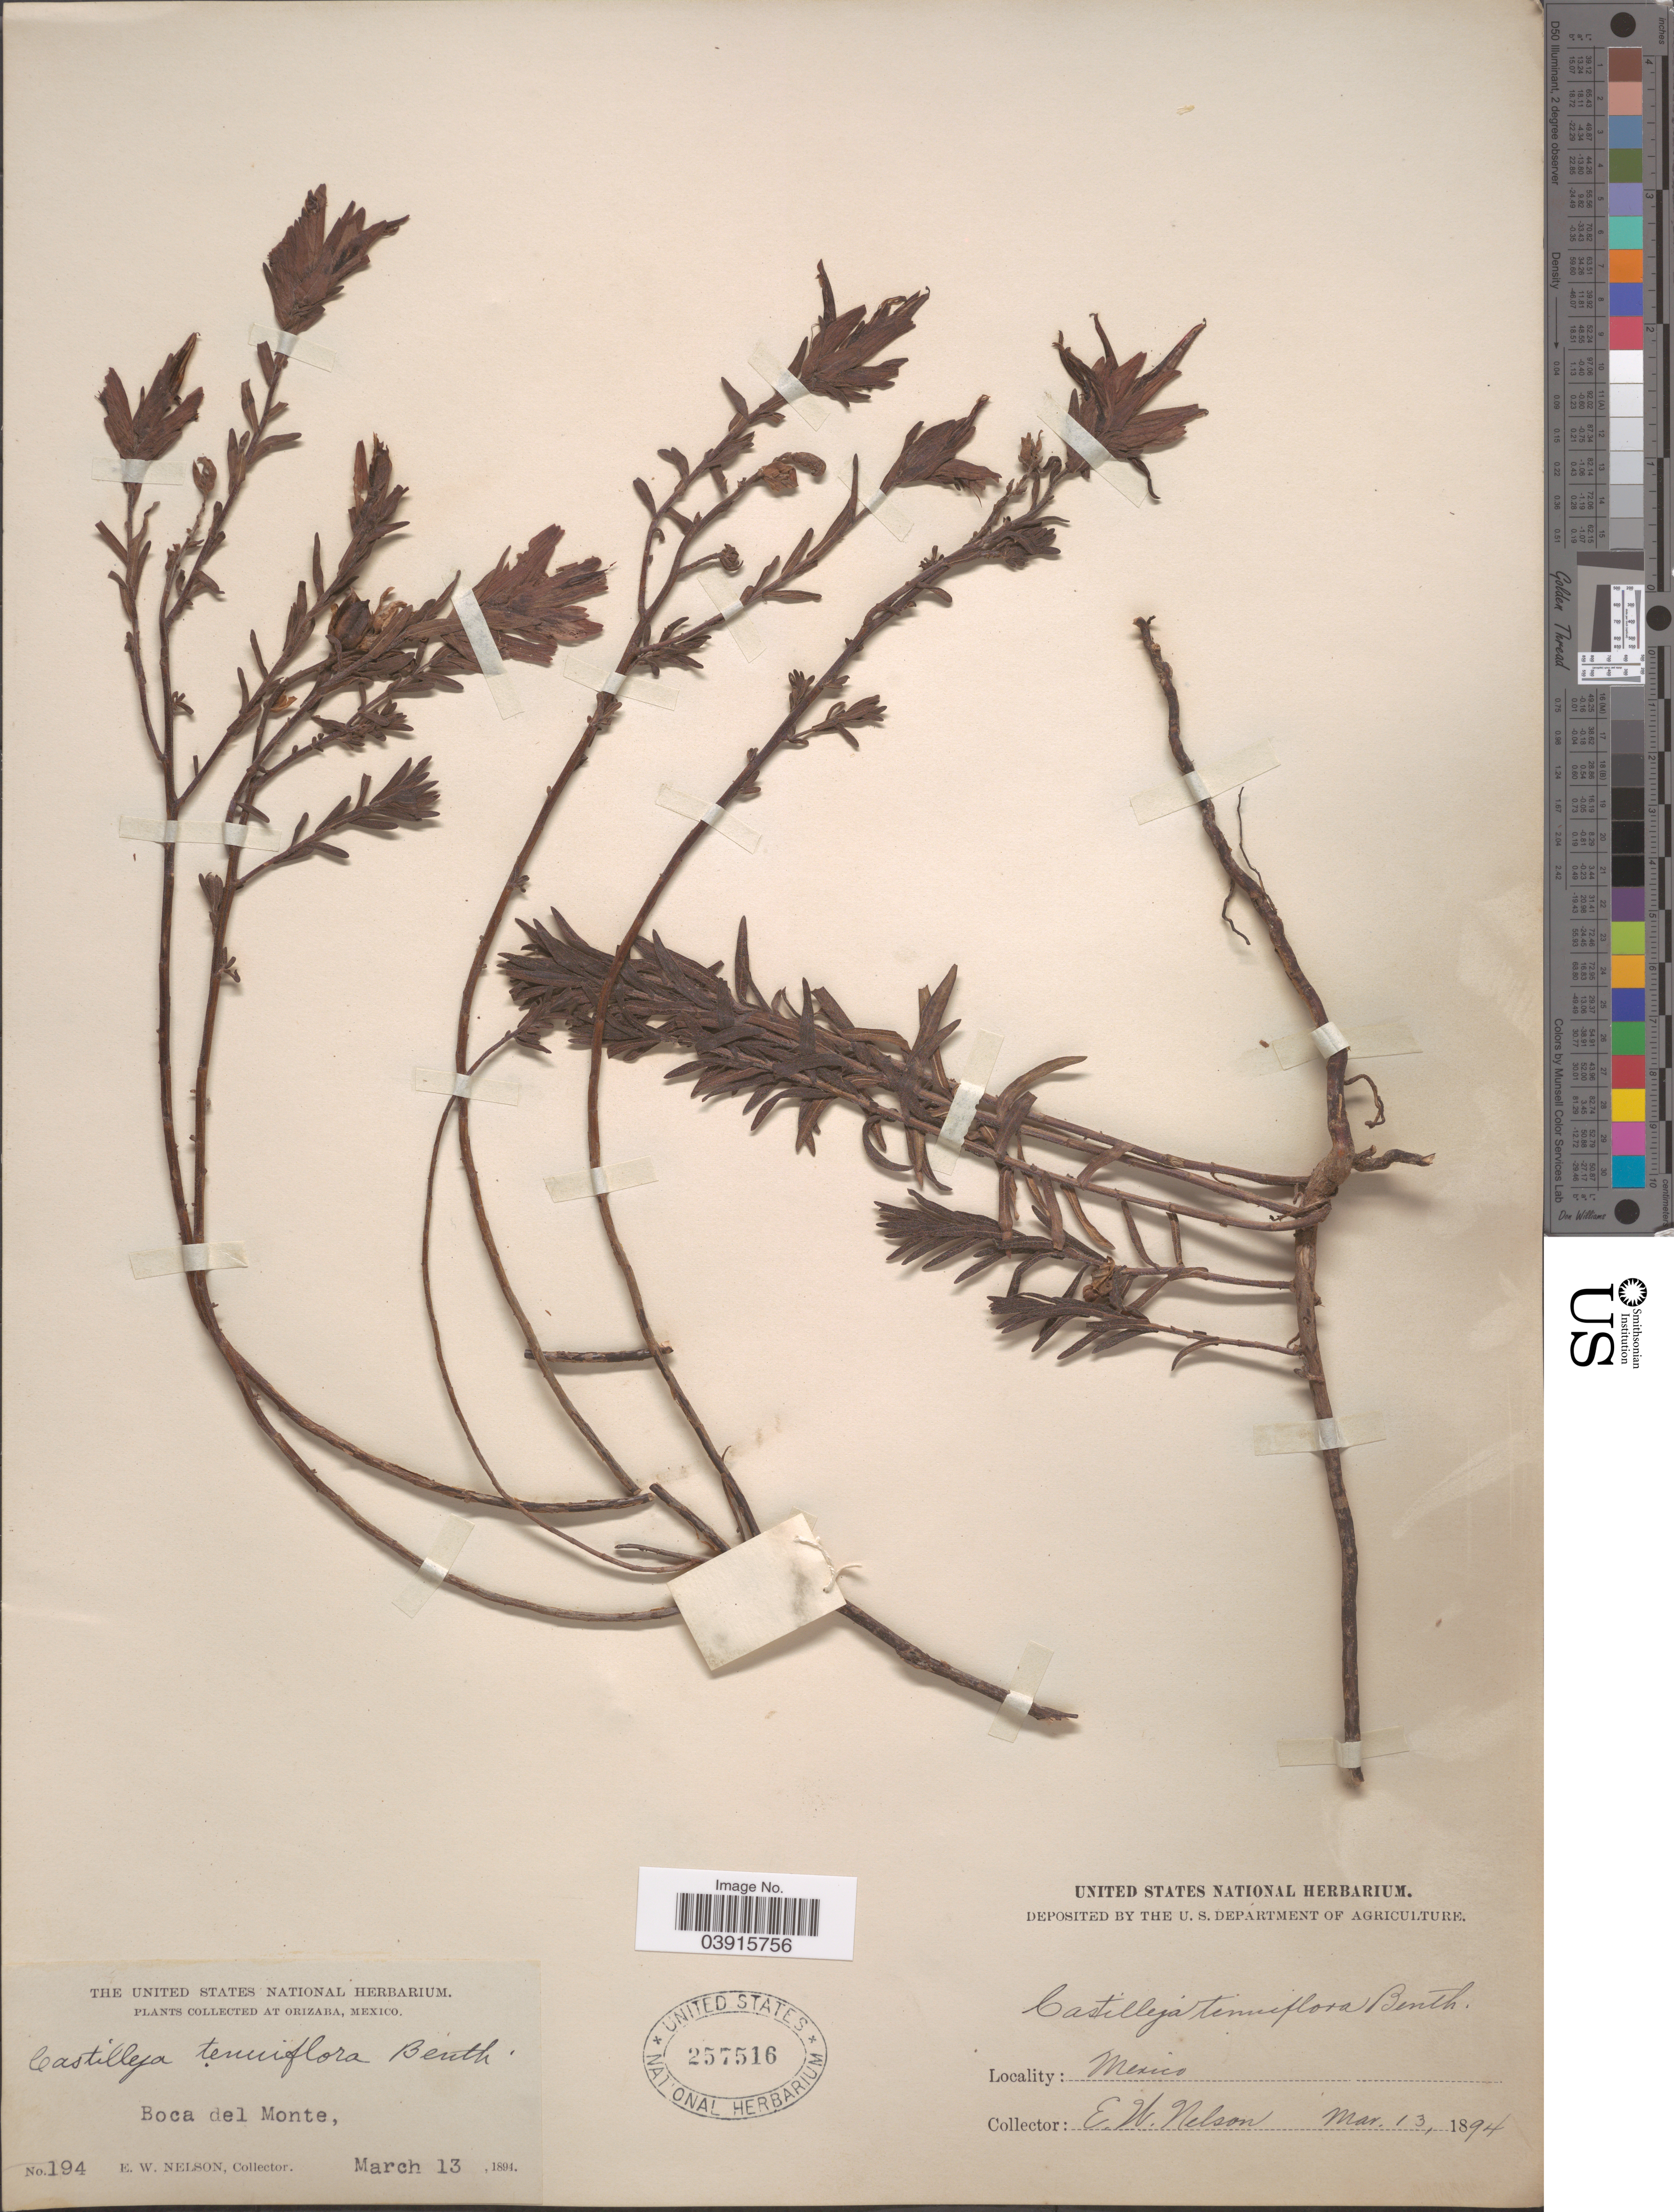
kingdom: Plantae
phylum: Tracheophyta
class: Magnoliopsida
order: Lamiales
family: Orobanchaceae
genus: Castilleja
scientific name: Castilleja tenuiflora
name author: Benth.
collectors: E. W. Nelson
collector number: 194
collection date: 1894-03-13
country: Mexico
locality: Orizaba, Boca del Monte.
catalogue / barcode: US 257516